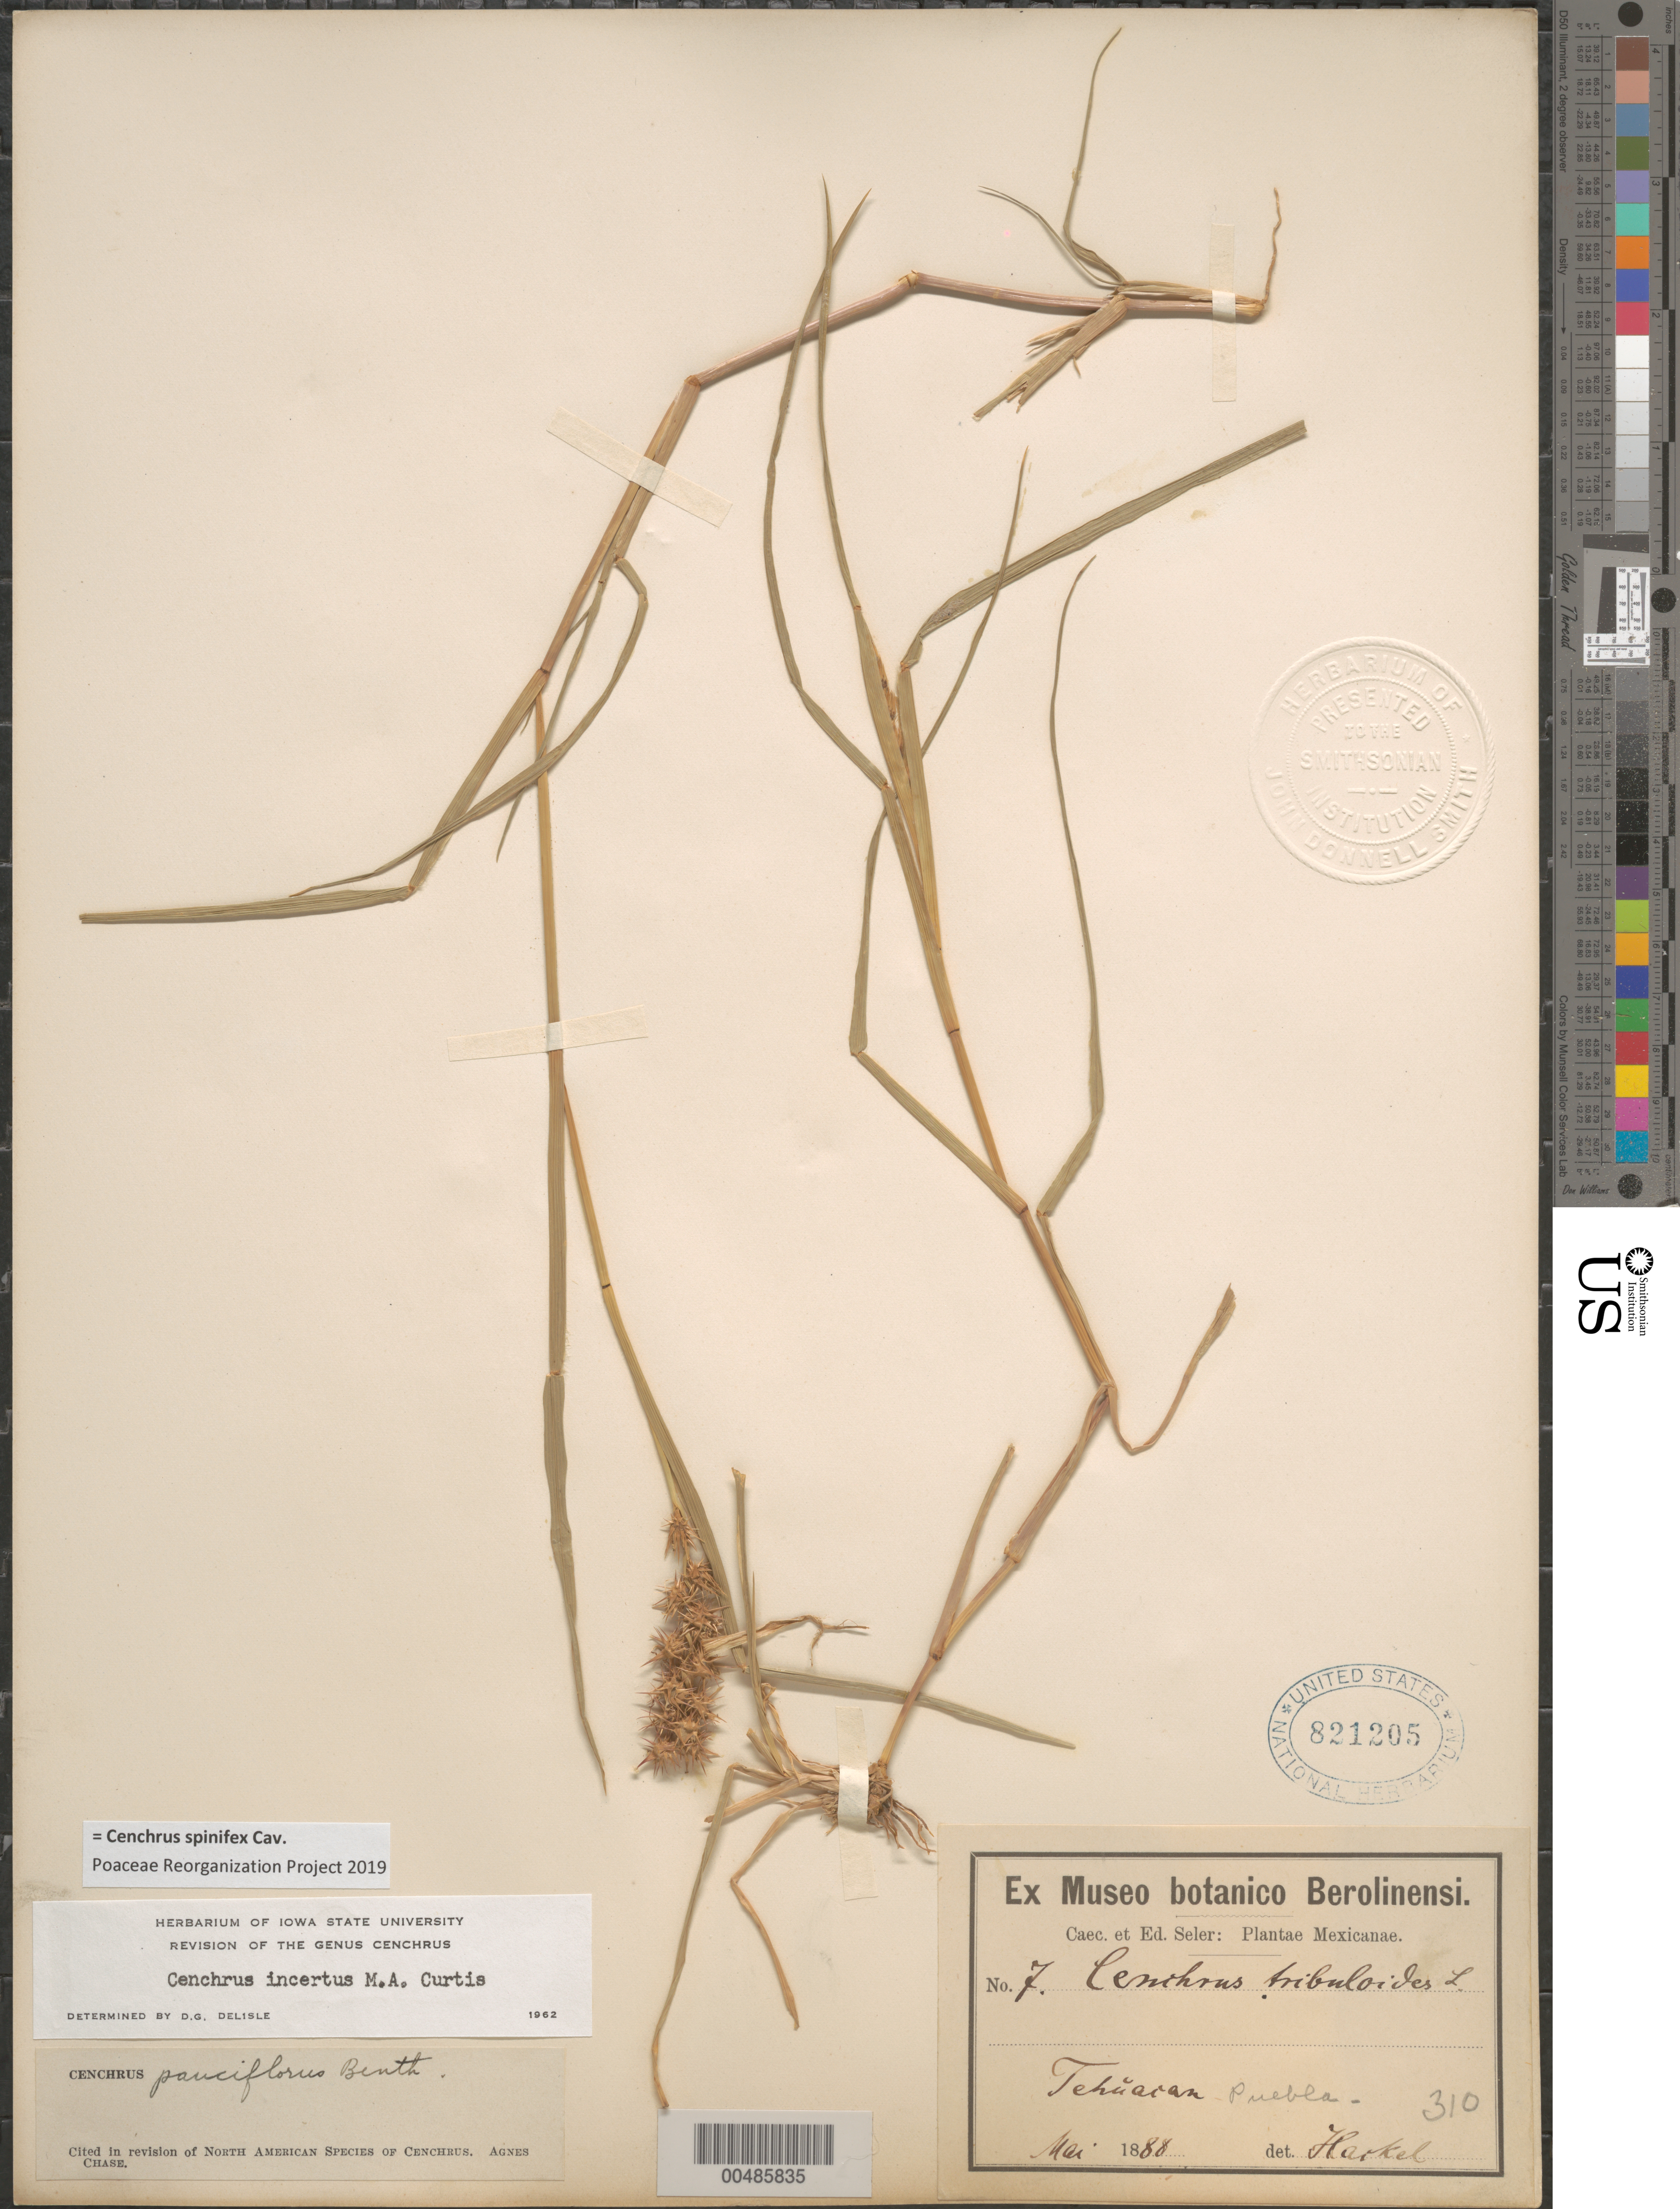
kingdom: Plantae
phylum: Tracheophyta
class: Liliopsida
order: Poales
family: Poaceae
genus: Cenchrus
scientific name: Cenchrus spinifex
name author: Cav.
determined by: Poaceae Reorganization Project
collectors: E. Seler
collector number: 7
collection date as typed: Mar 1888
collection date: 1888-03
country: Mexico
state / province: Puebla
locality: Tehuacan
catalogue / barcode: US 821205